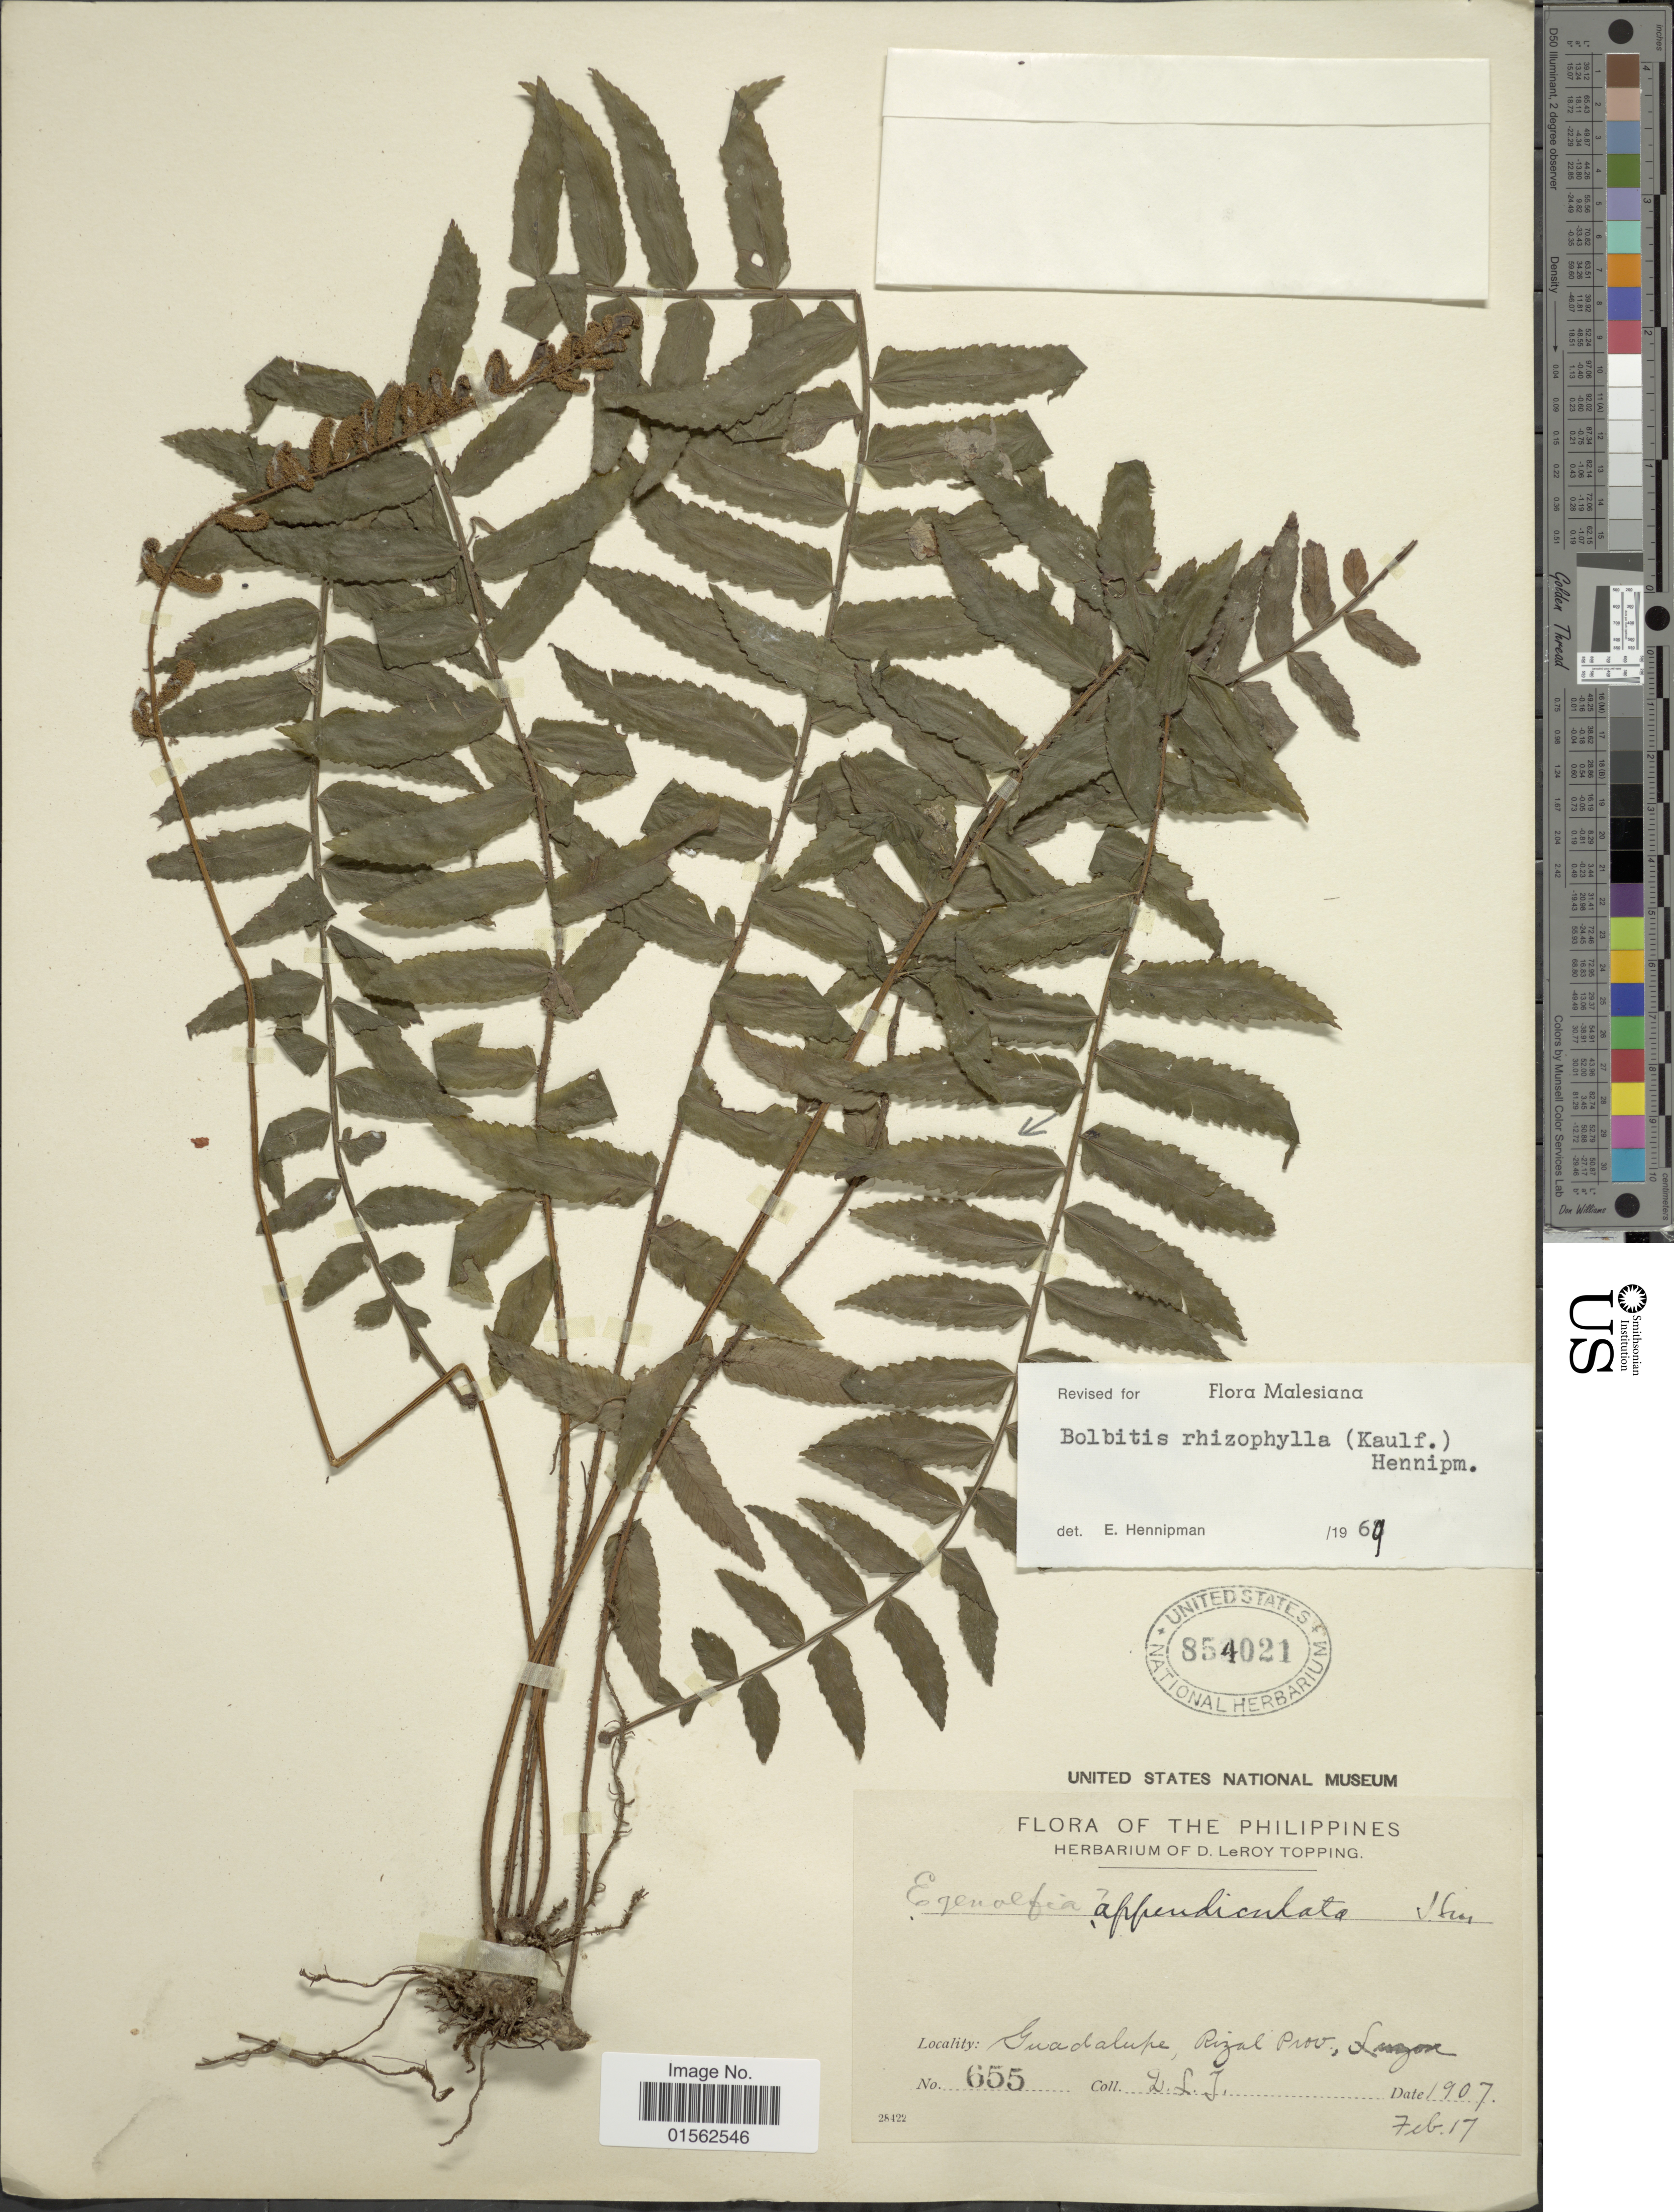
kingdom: Plantae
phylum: Tracheophyta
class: Polypodiopsida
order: Polypodiales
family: Dryopteridaceae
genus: Bolbitis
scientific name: Bolbitis rhizophylla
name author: (Kaulf.) Hennipman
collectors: D. L. Topping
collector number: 655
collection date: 1907-02-17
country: Philippines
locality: Philippines, Guadalupe, Rizal Prov., Luzon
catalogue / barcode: US 854021